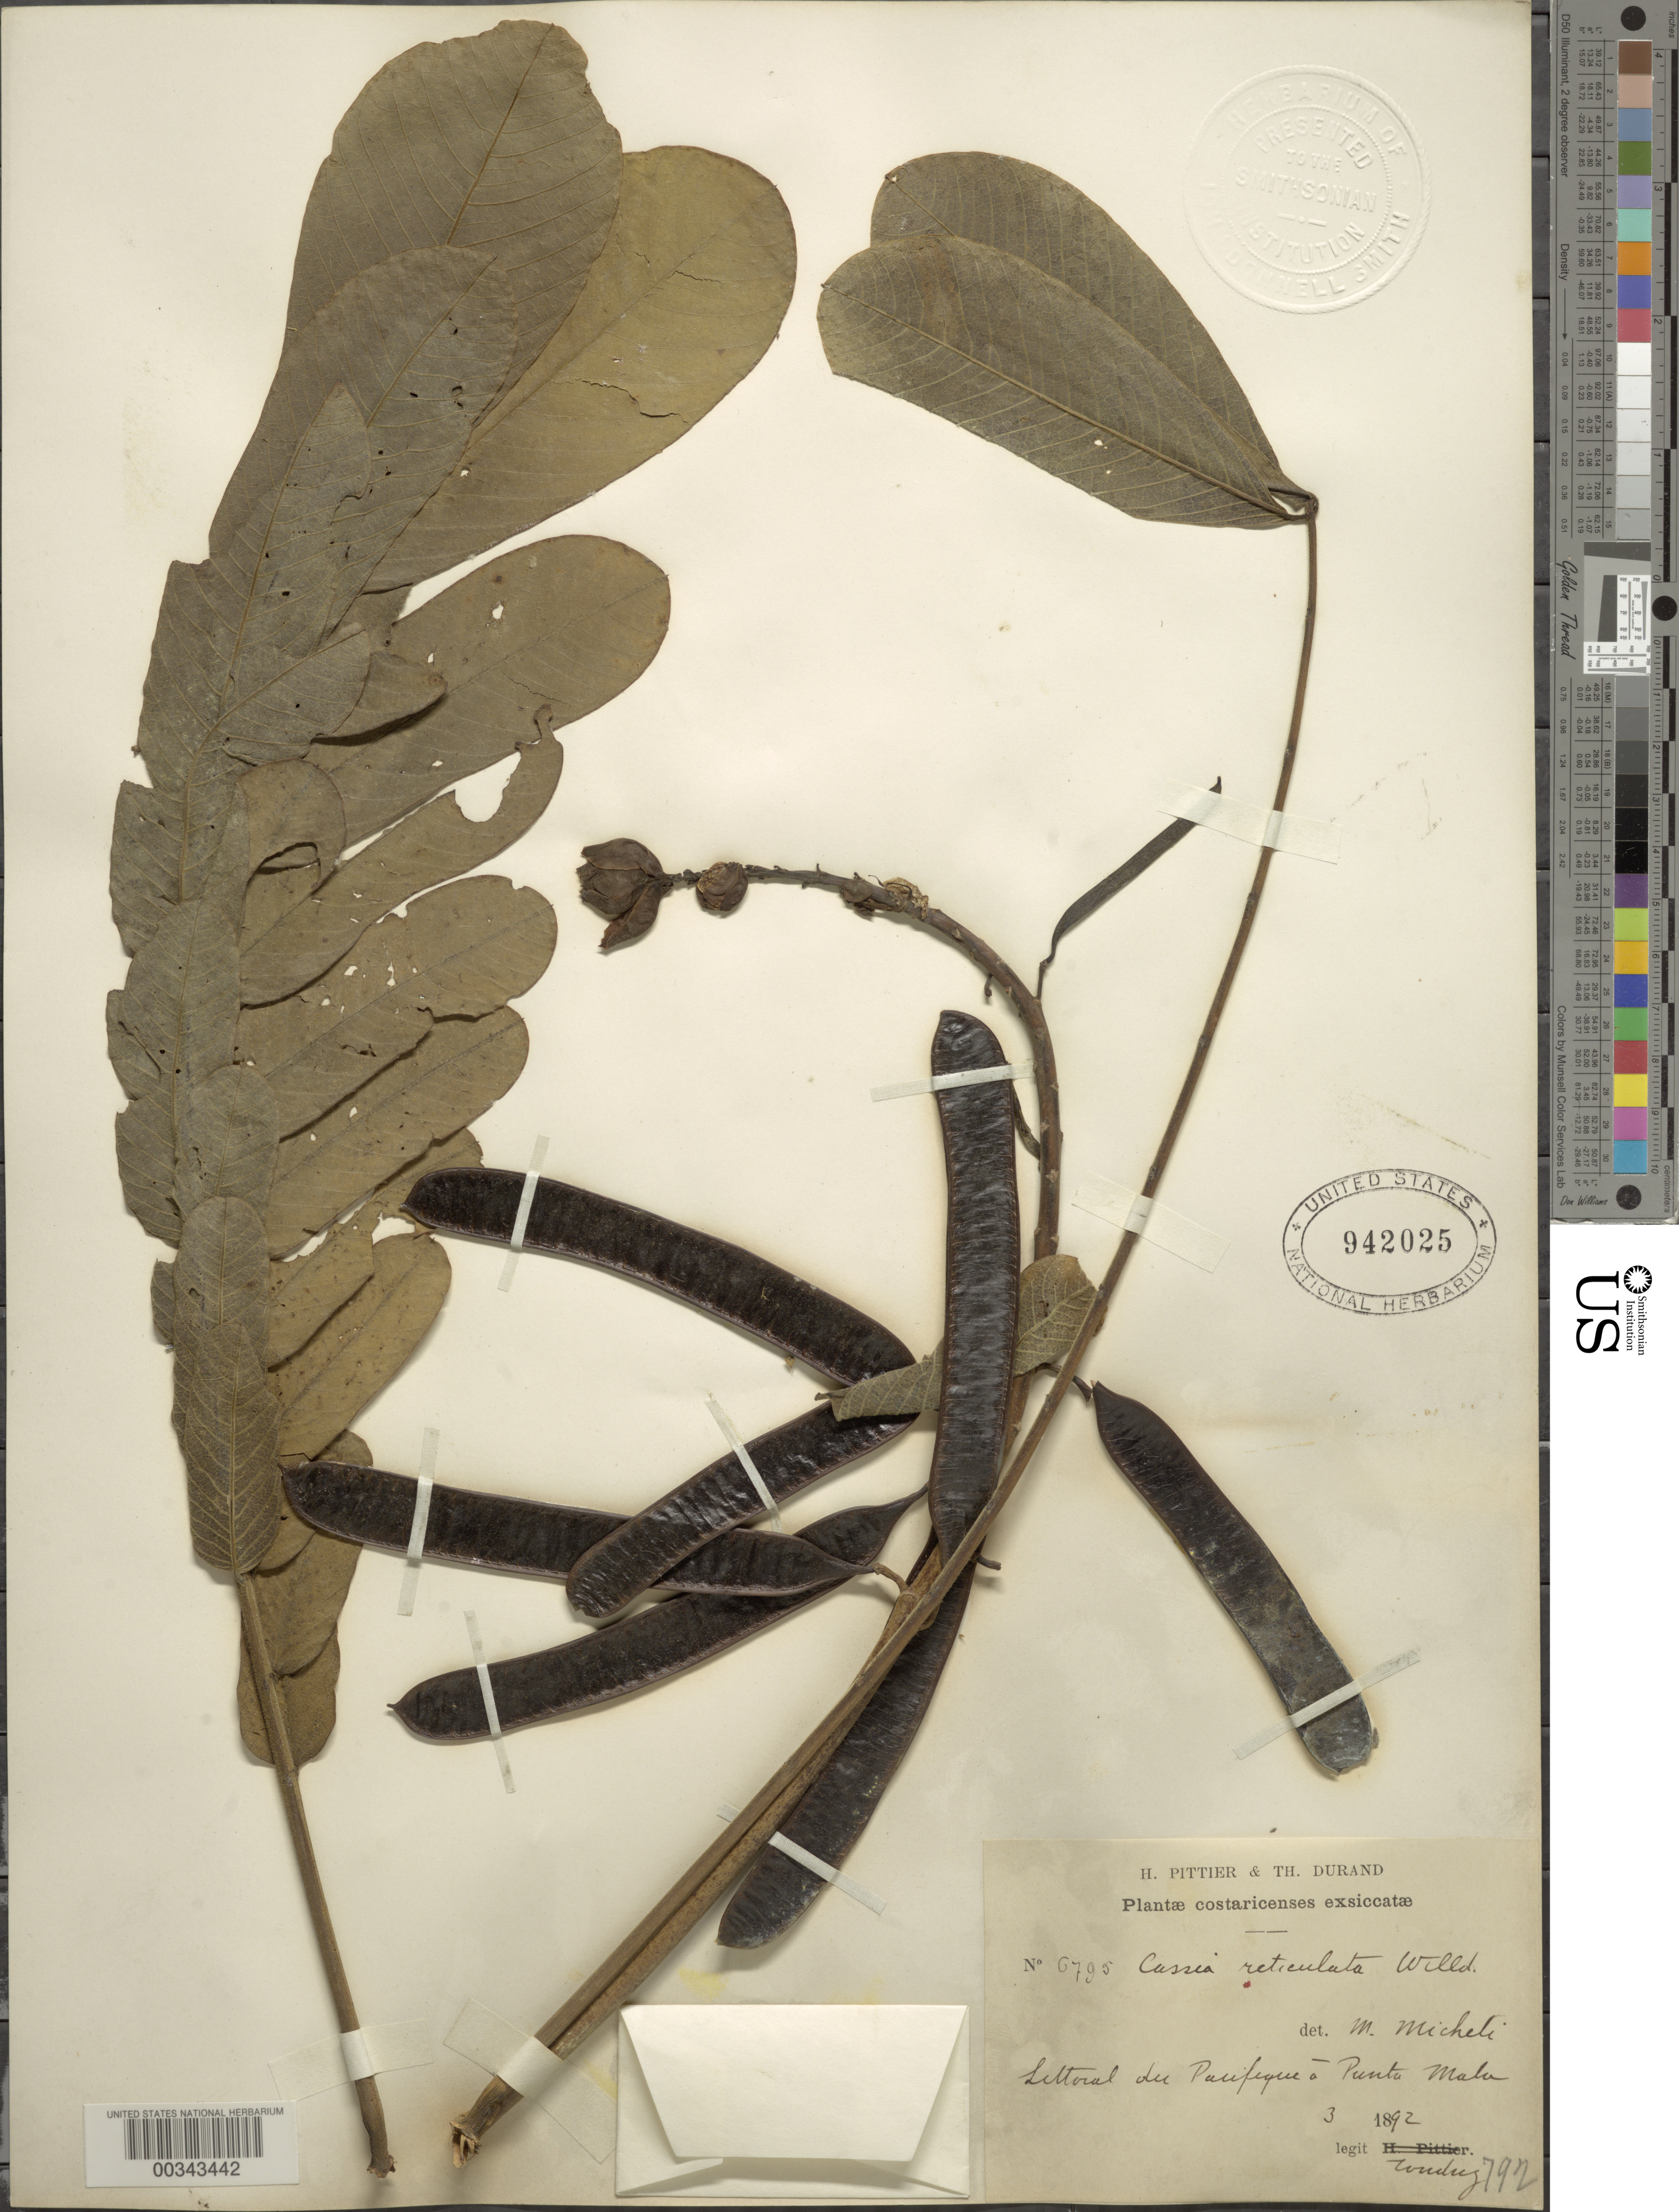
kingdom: Plantae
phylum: Tracheophyta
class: Magnoliopsida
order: Fabales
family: Fabaceae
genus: Senna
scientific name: Senna reticulata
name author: (Willd.) H.S. Irwin & Barneby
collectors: A. Tonduz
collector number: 6795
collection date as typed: Mar 1892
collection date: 1892-03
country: Costa Rica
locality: Coast of Pacific to Punta Mala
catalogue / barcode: US 942025